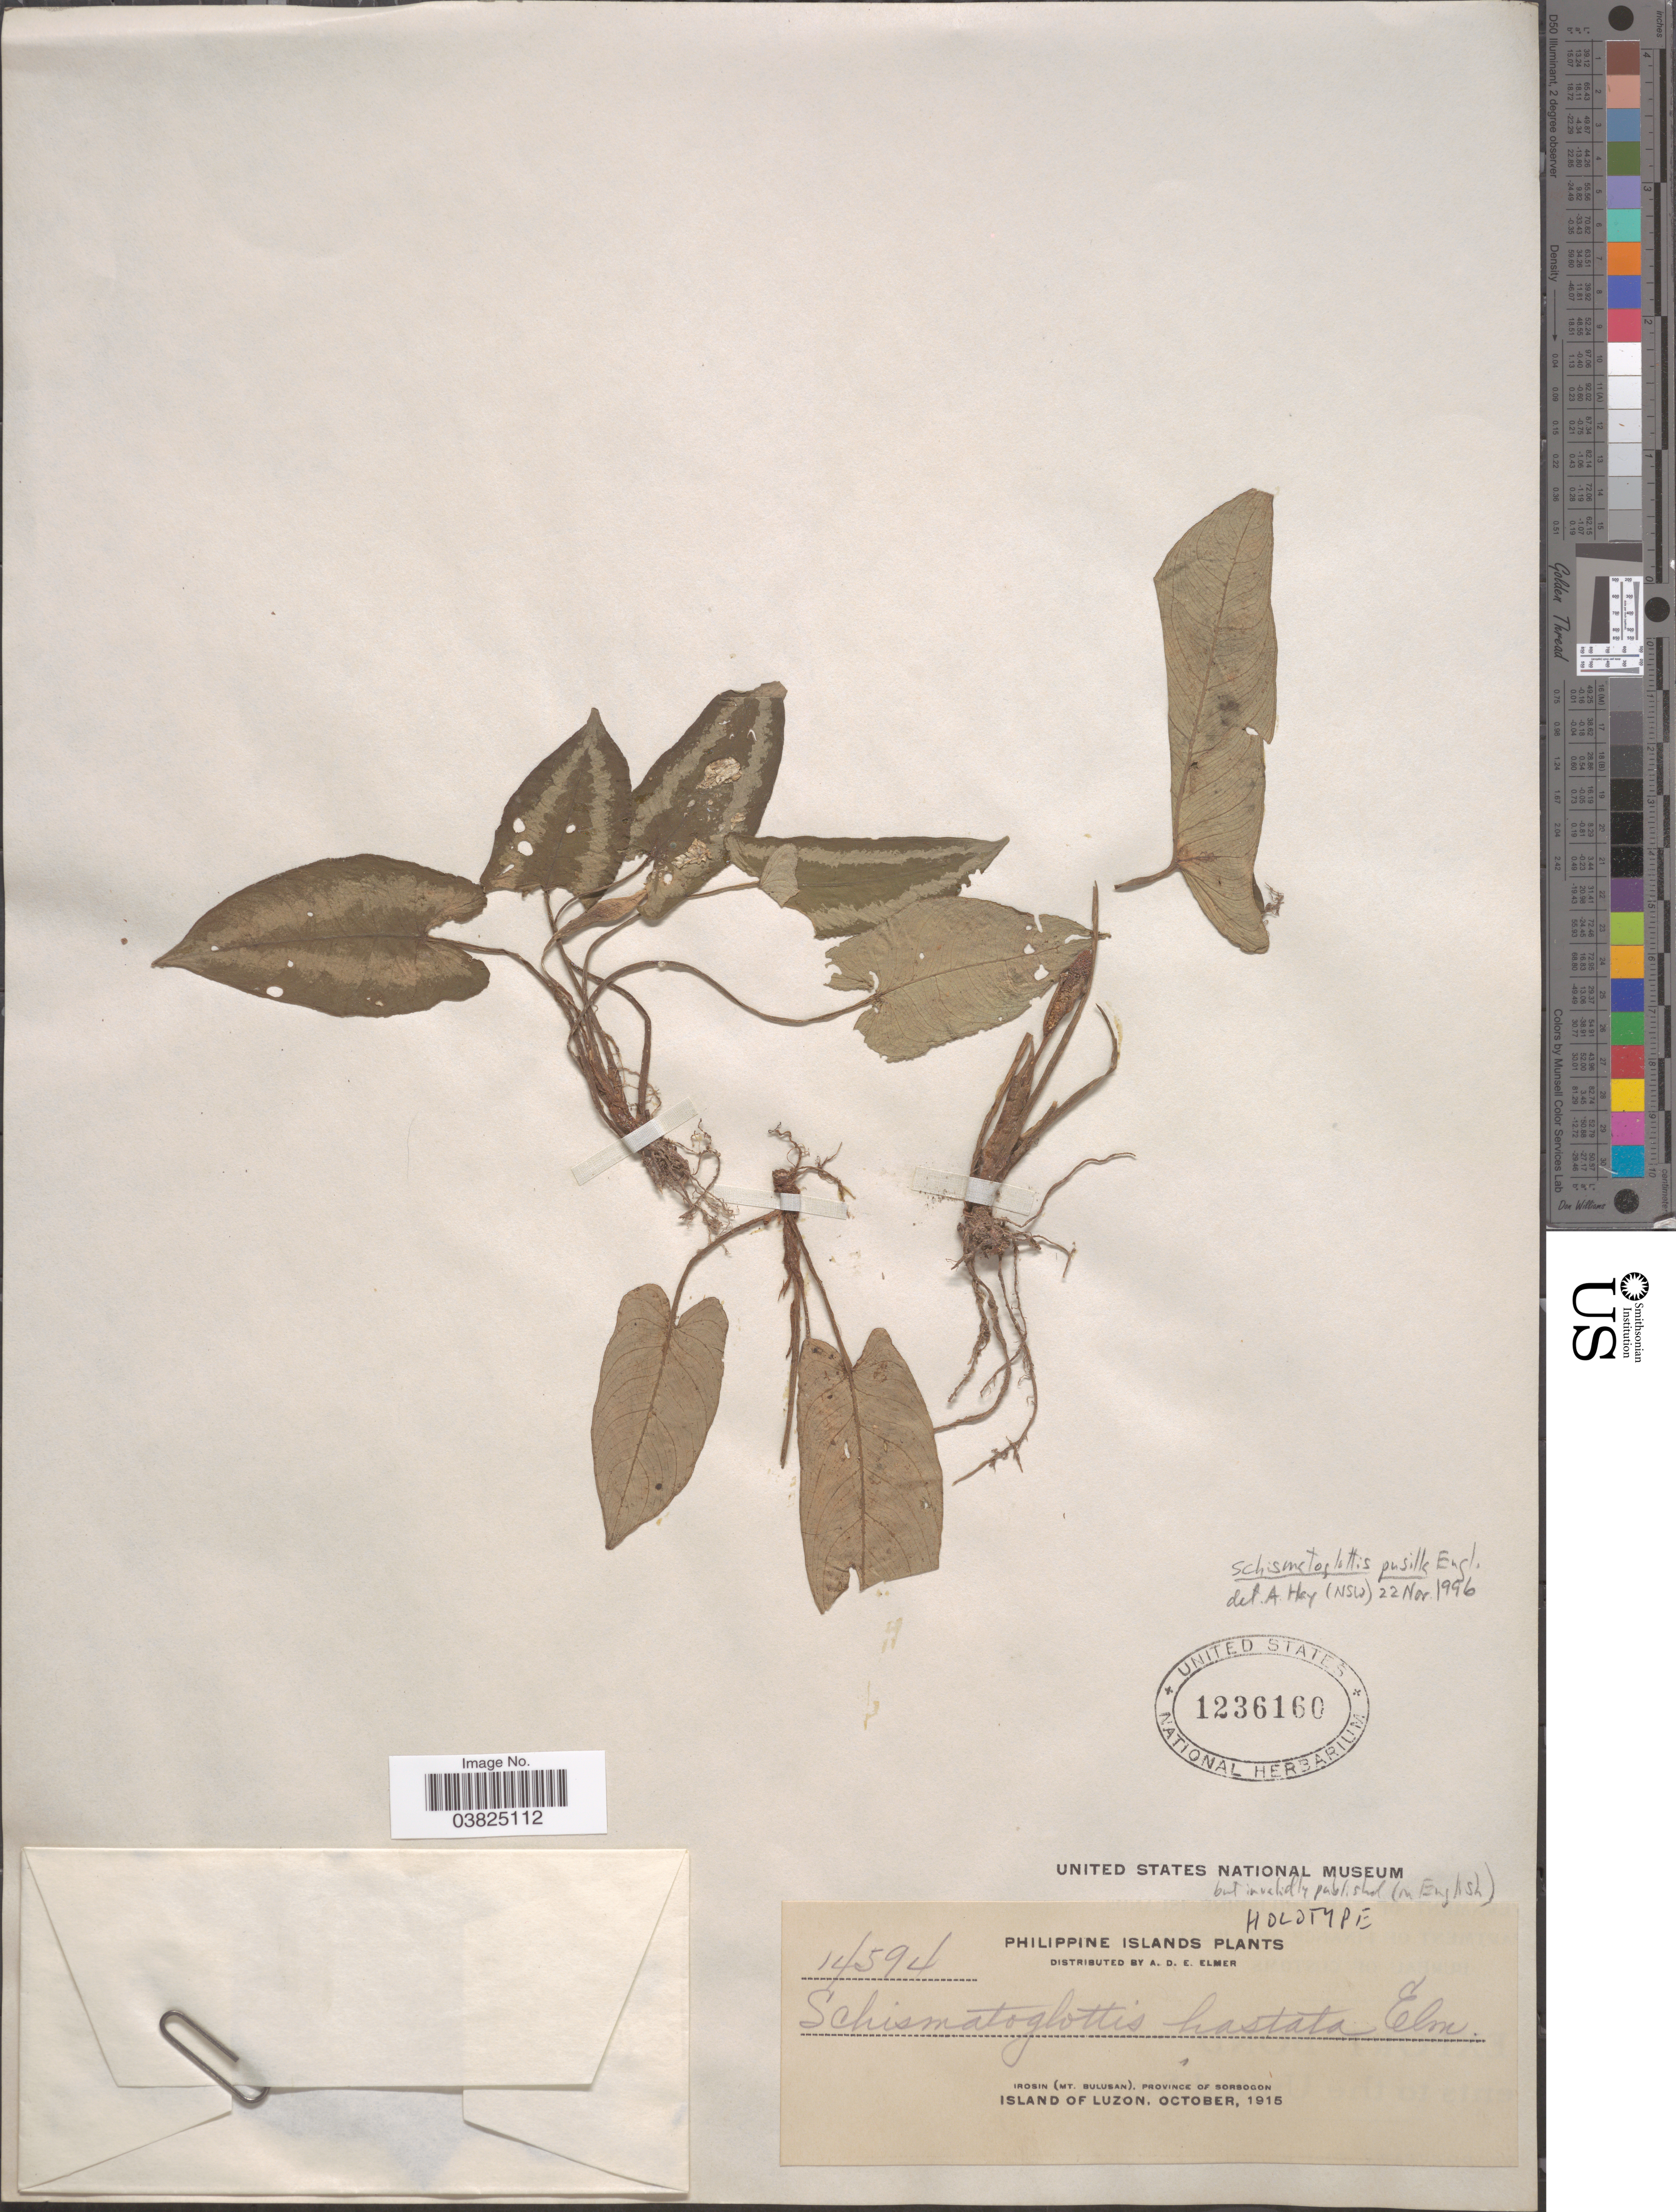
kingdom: Plantae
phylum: Tracheophyta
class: Liliopsida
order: Alismatales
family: Araceae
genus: Schismatoglottis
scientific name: Schismatoglottis pusilla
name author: Engl.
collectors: A. D. E. Elmer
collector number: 14594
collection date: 1915-10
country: Philippines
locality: Irosin (Mt. Bulusan), Province of Sorsogon. Island of Luzon.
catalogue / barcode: US 1236160